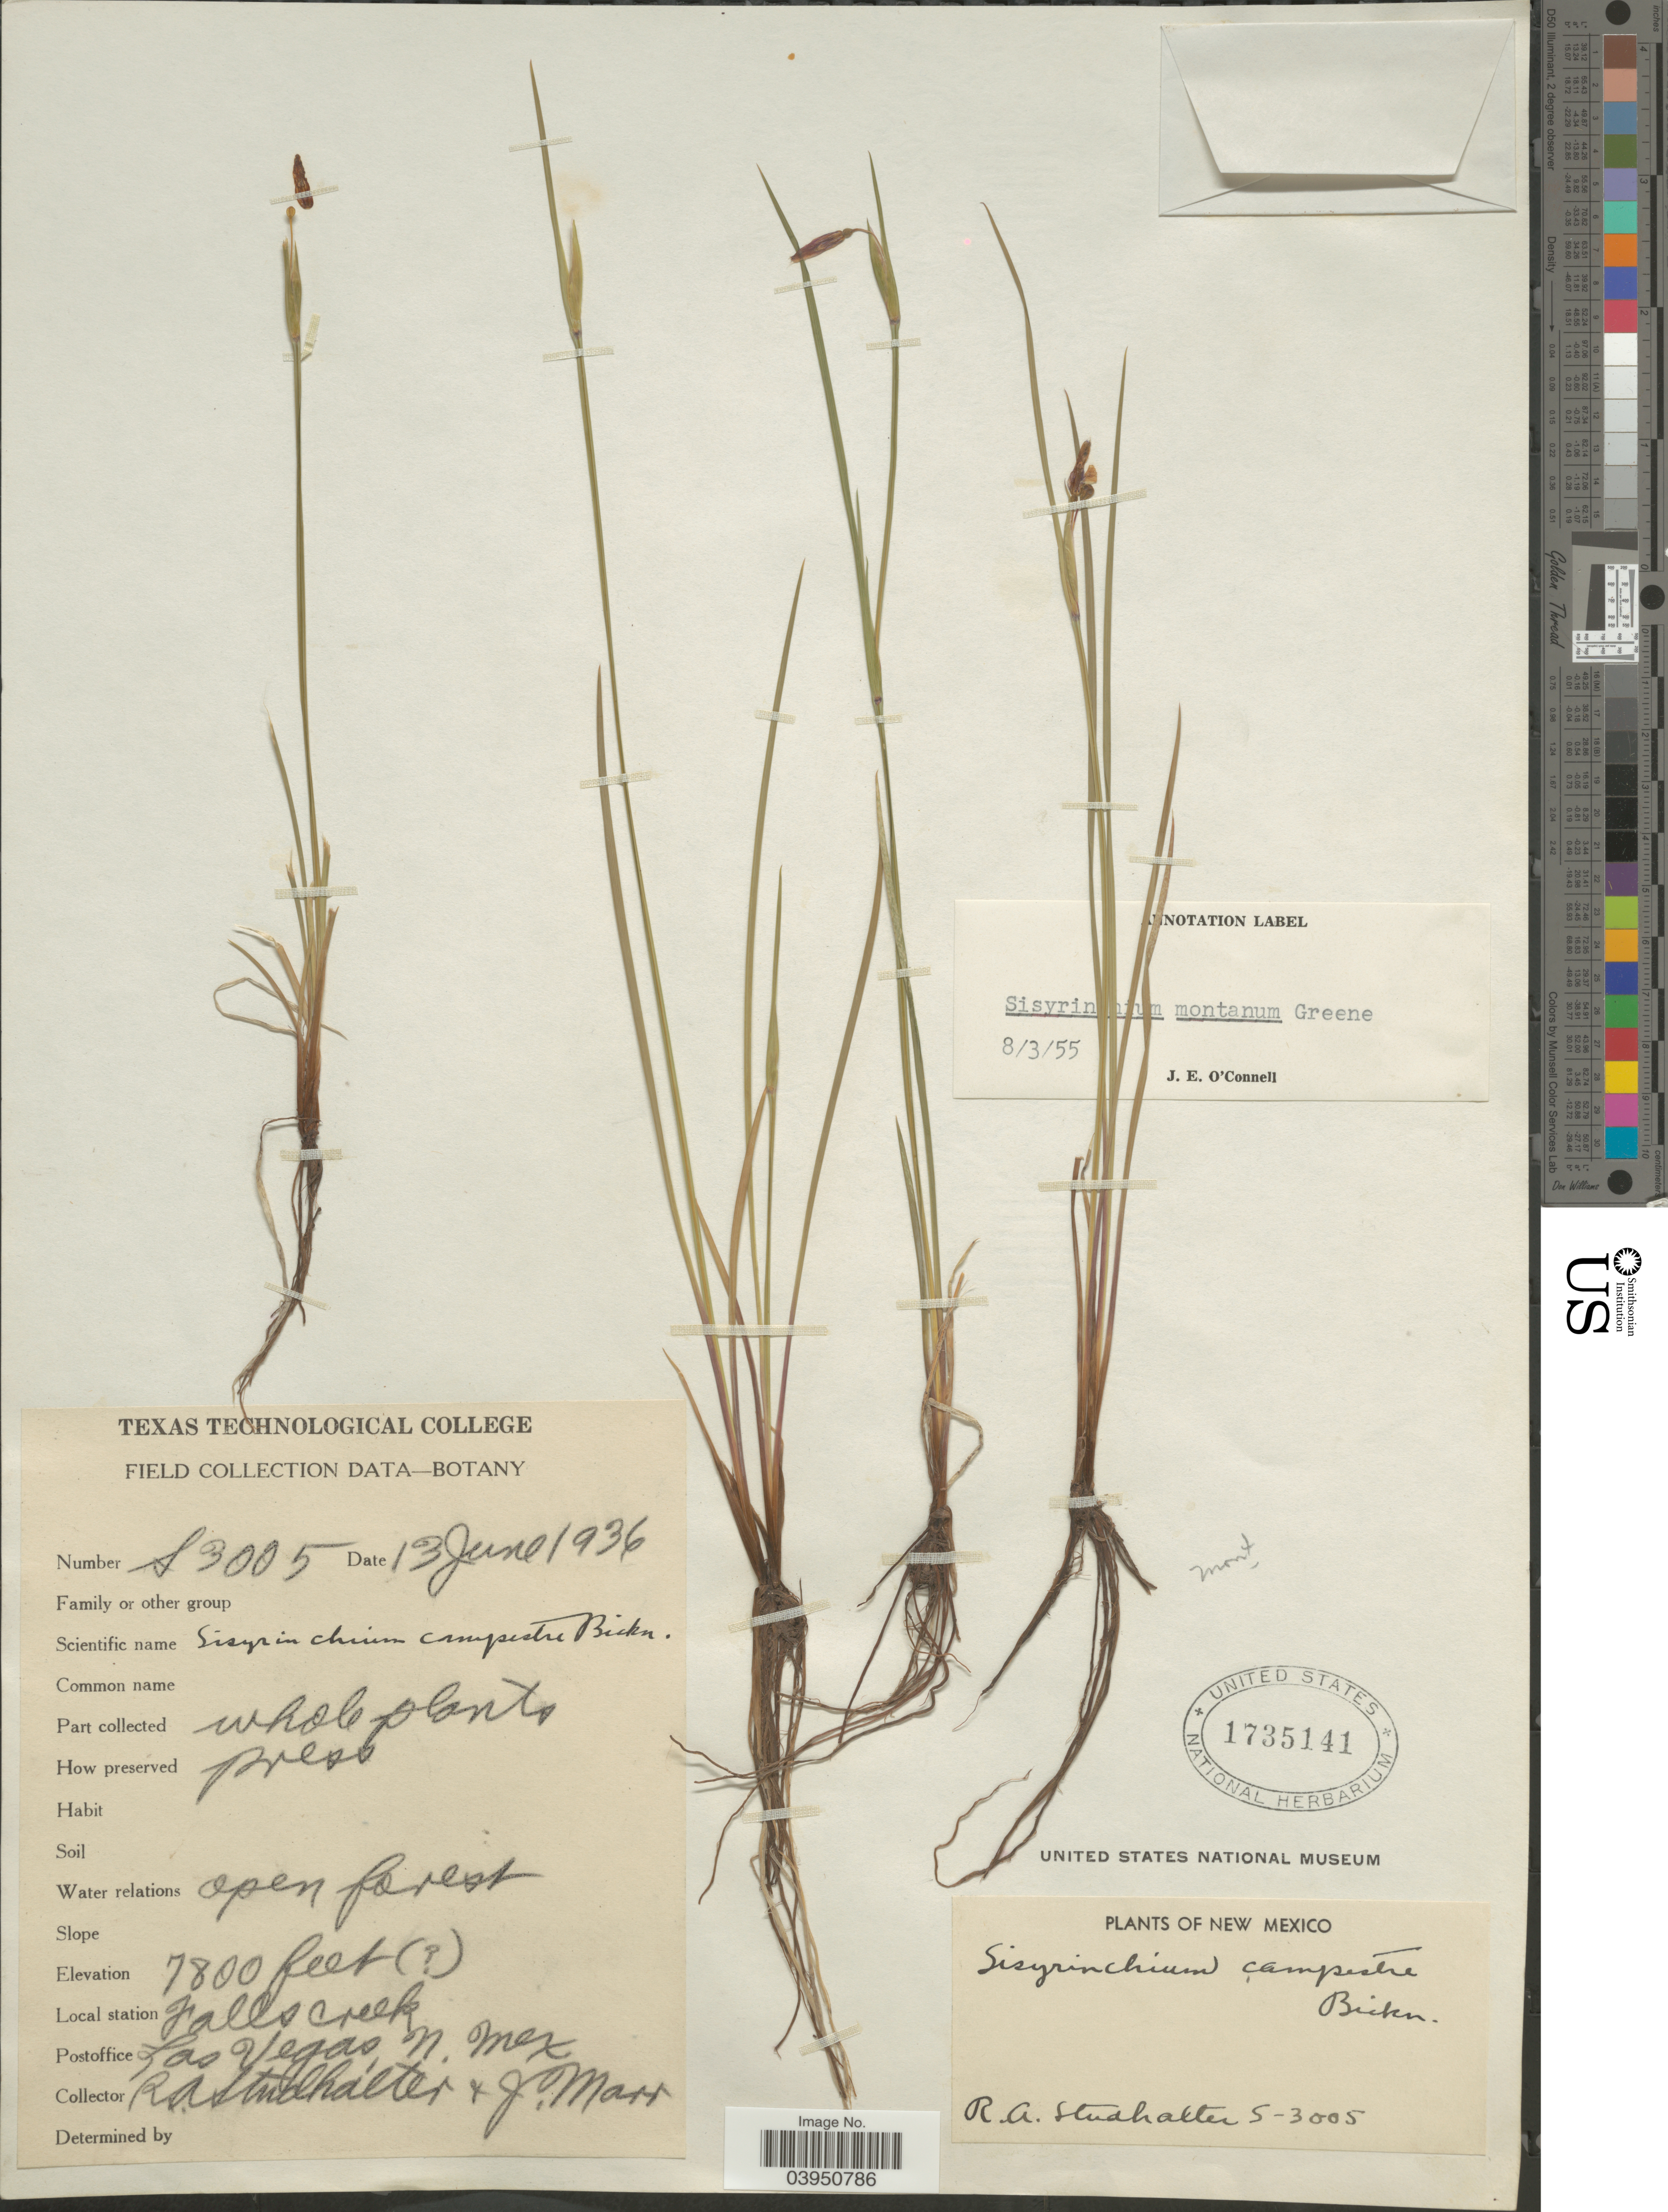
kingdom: Plantae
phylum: Tracheophyta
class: Liliopsida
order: Asparagales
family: Iridaceae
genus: Sisyrinchium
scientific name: Sisyrinchium campestre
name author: E.P. Bicknell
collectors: R. Studhalter & J. Marr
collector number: S-3005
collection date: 1936-06-13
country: United States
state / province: New Mexico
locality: Local station Falls Creek. Postoffice Las Vegas.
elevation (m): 2377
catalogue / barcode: US 1735141